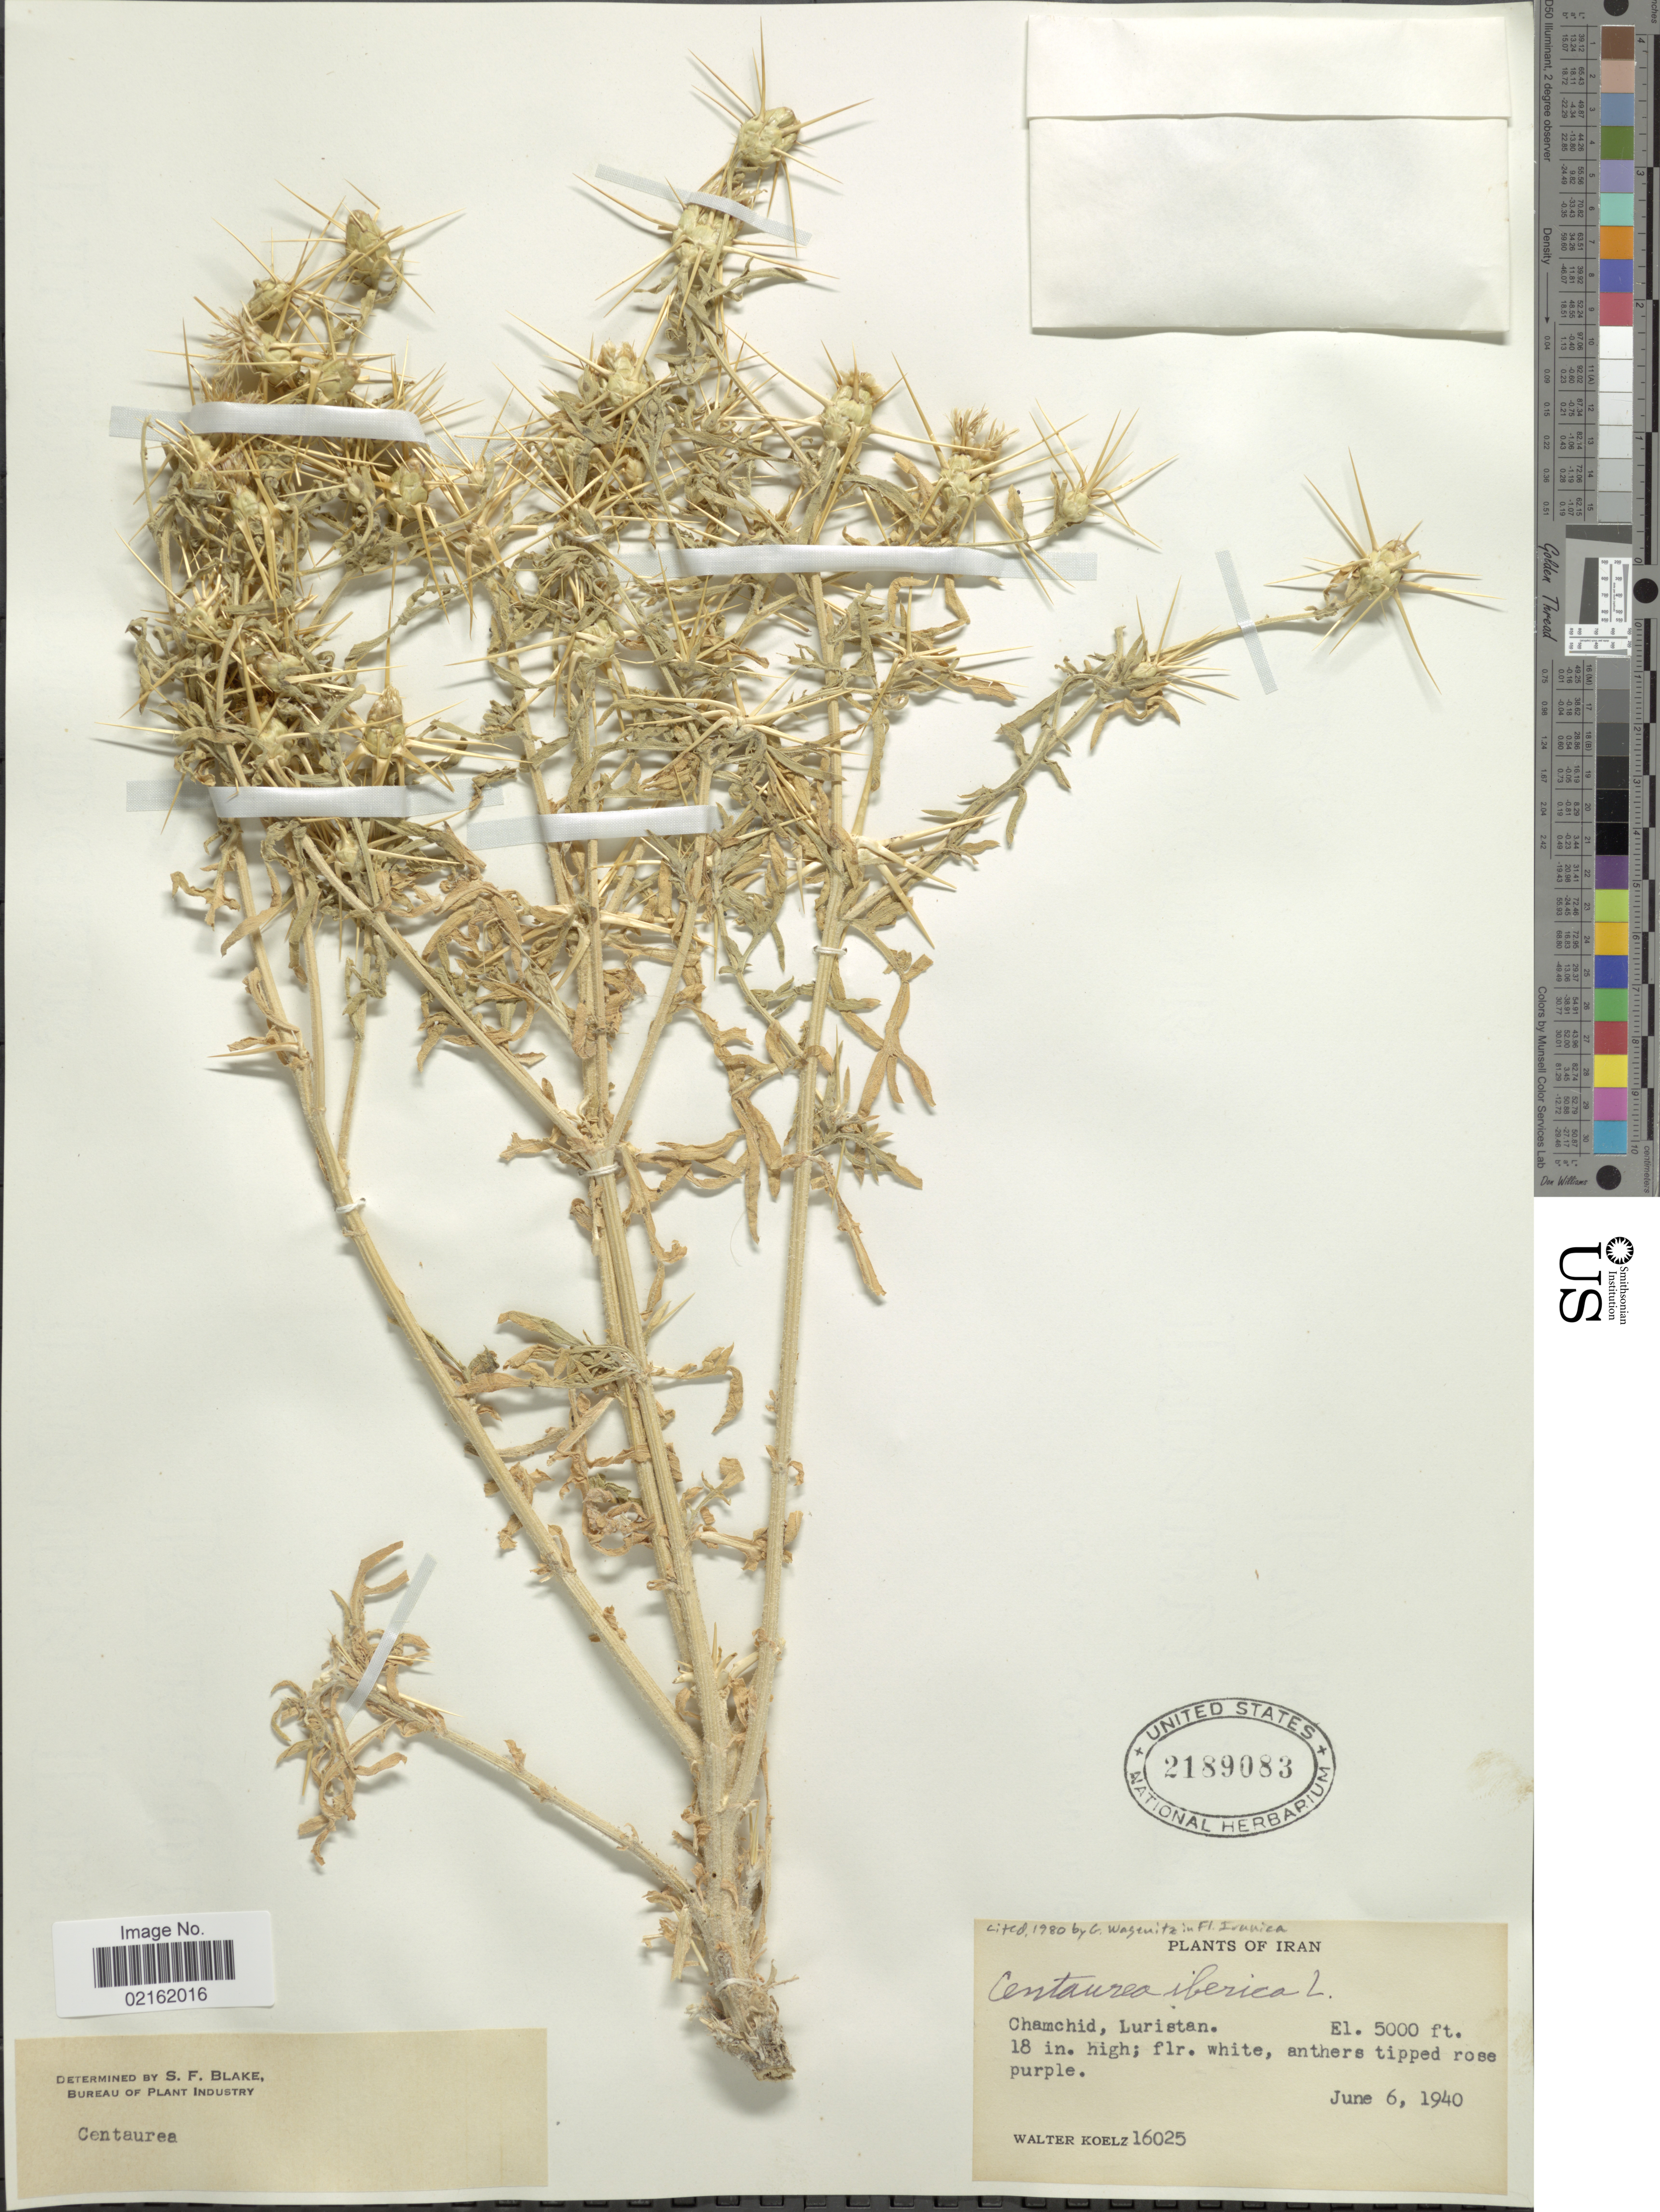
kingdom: Plantae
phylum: Tracheophyta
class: Magnoliopsida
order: Asterales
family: Asteraceae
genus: Centaurea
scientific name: Centaurea iberica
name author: Trevir. ex Spreng.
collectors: W. N. Koelz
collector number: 16025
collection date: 1940-06-06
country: Iran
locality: Chamchid, Luristan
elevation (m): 1524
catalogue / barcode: US 2189083